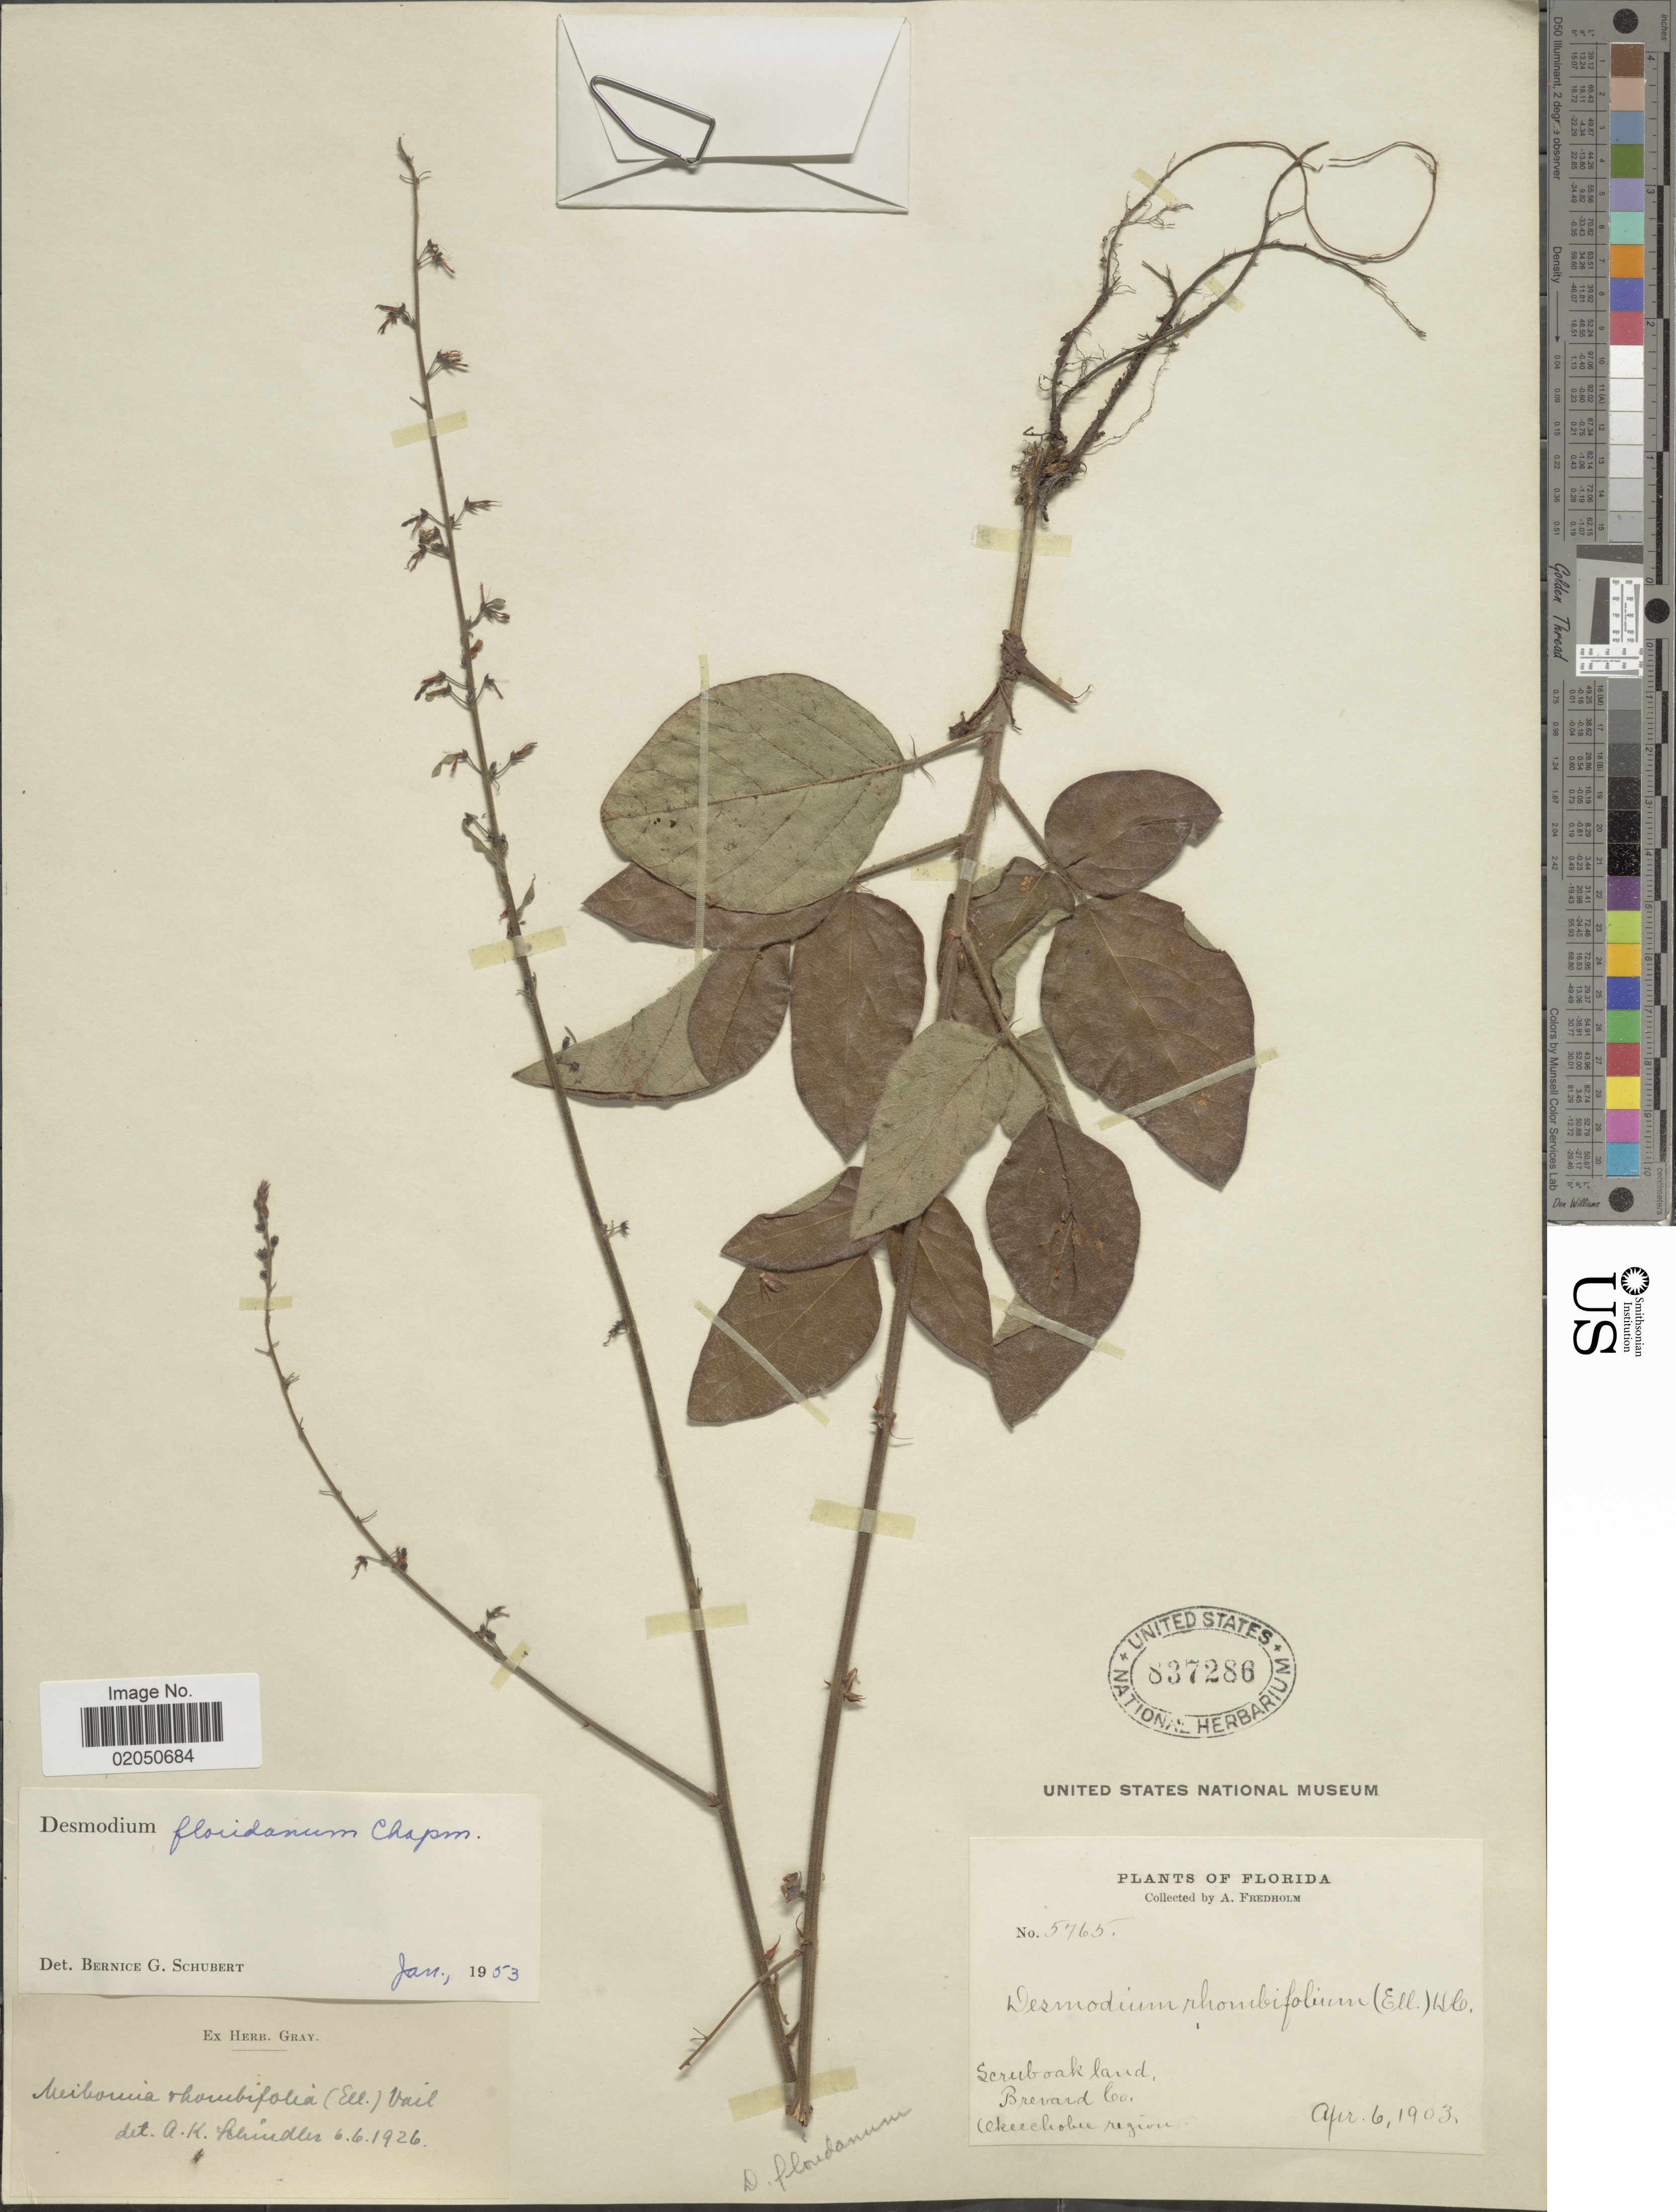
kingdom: Plantae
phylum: Tracheophyta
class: Magnoliopsida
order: Fabales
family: Fabaceae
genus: Desmodium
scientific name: Desmodium floridanum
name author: Chapm.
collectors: A. Fredholm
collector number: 5765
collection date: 1903-04-06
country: United States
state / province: Florida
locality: Brevard Co., Okeechobee region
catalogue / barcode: US 837286